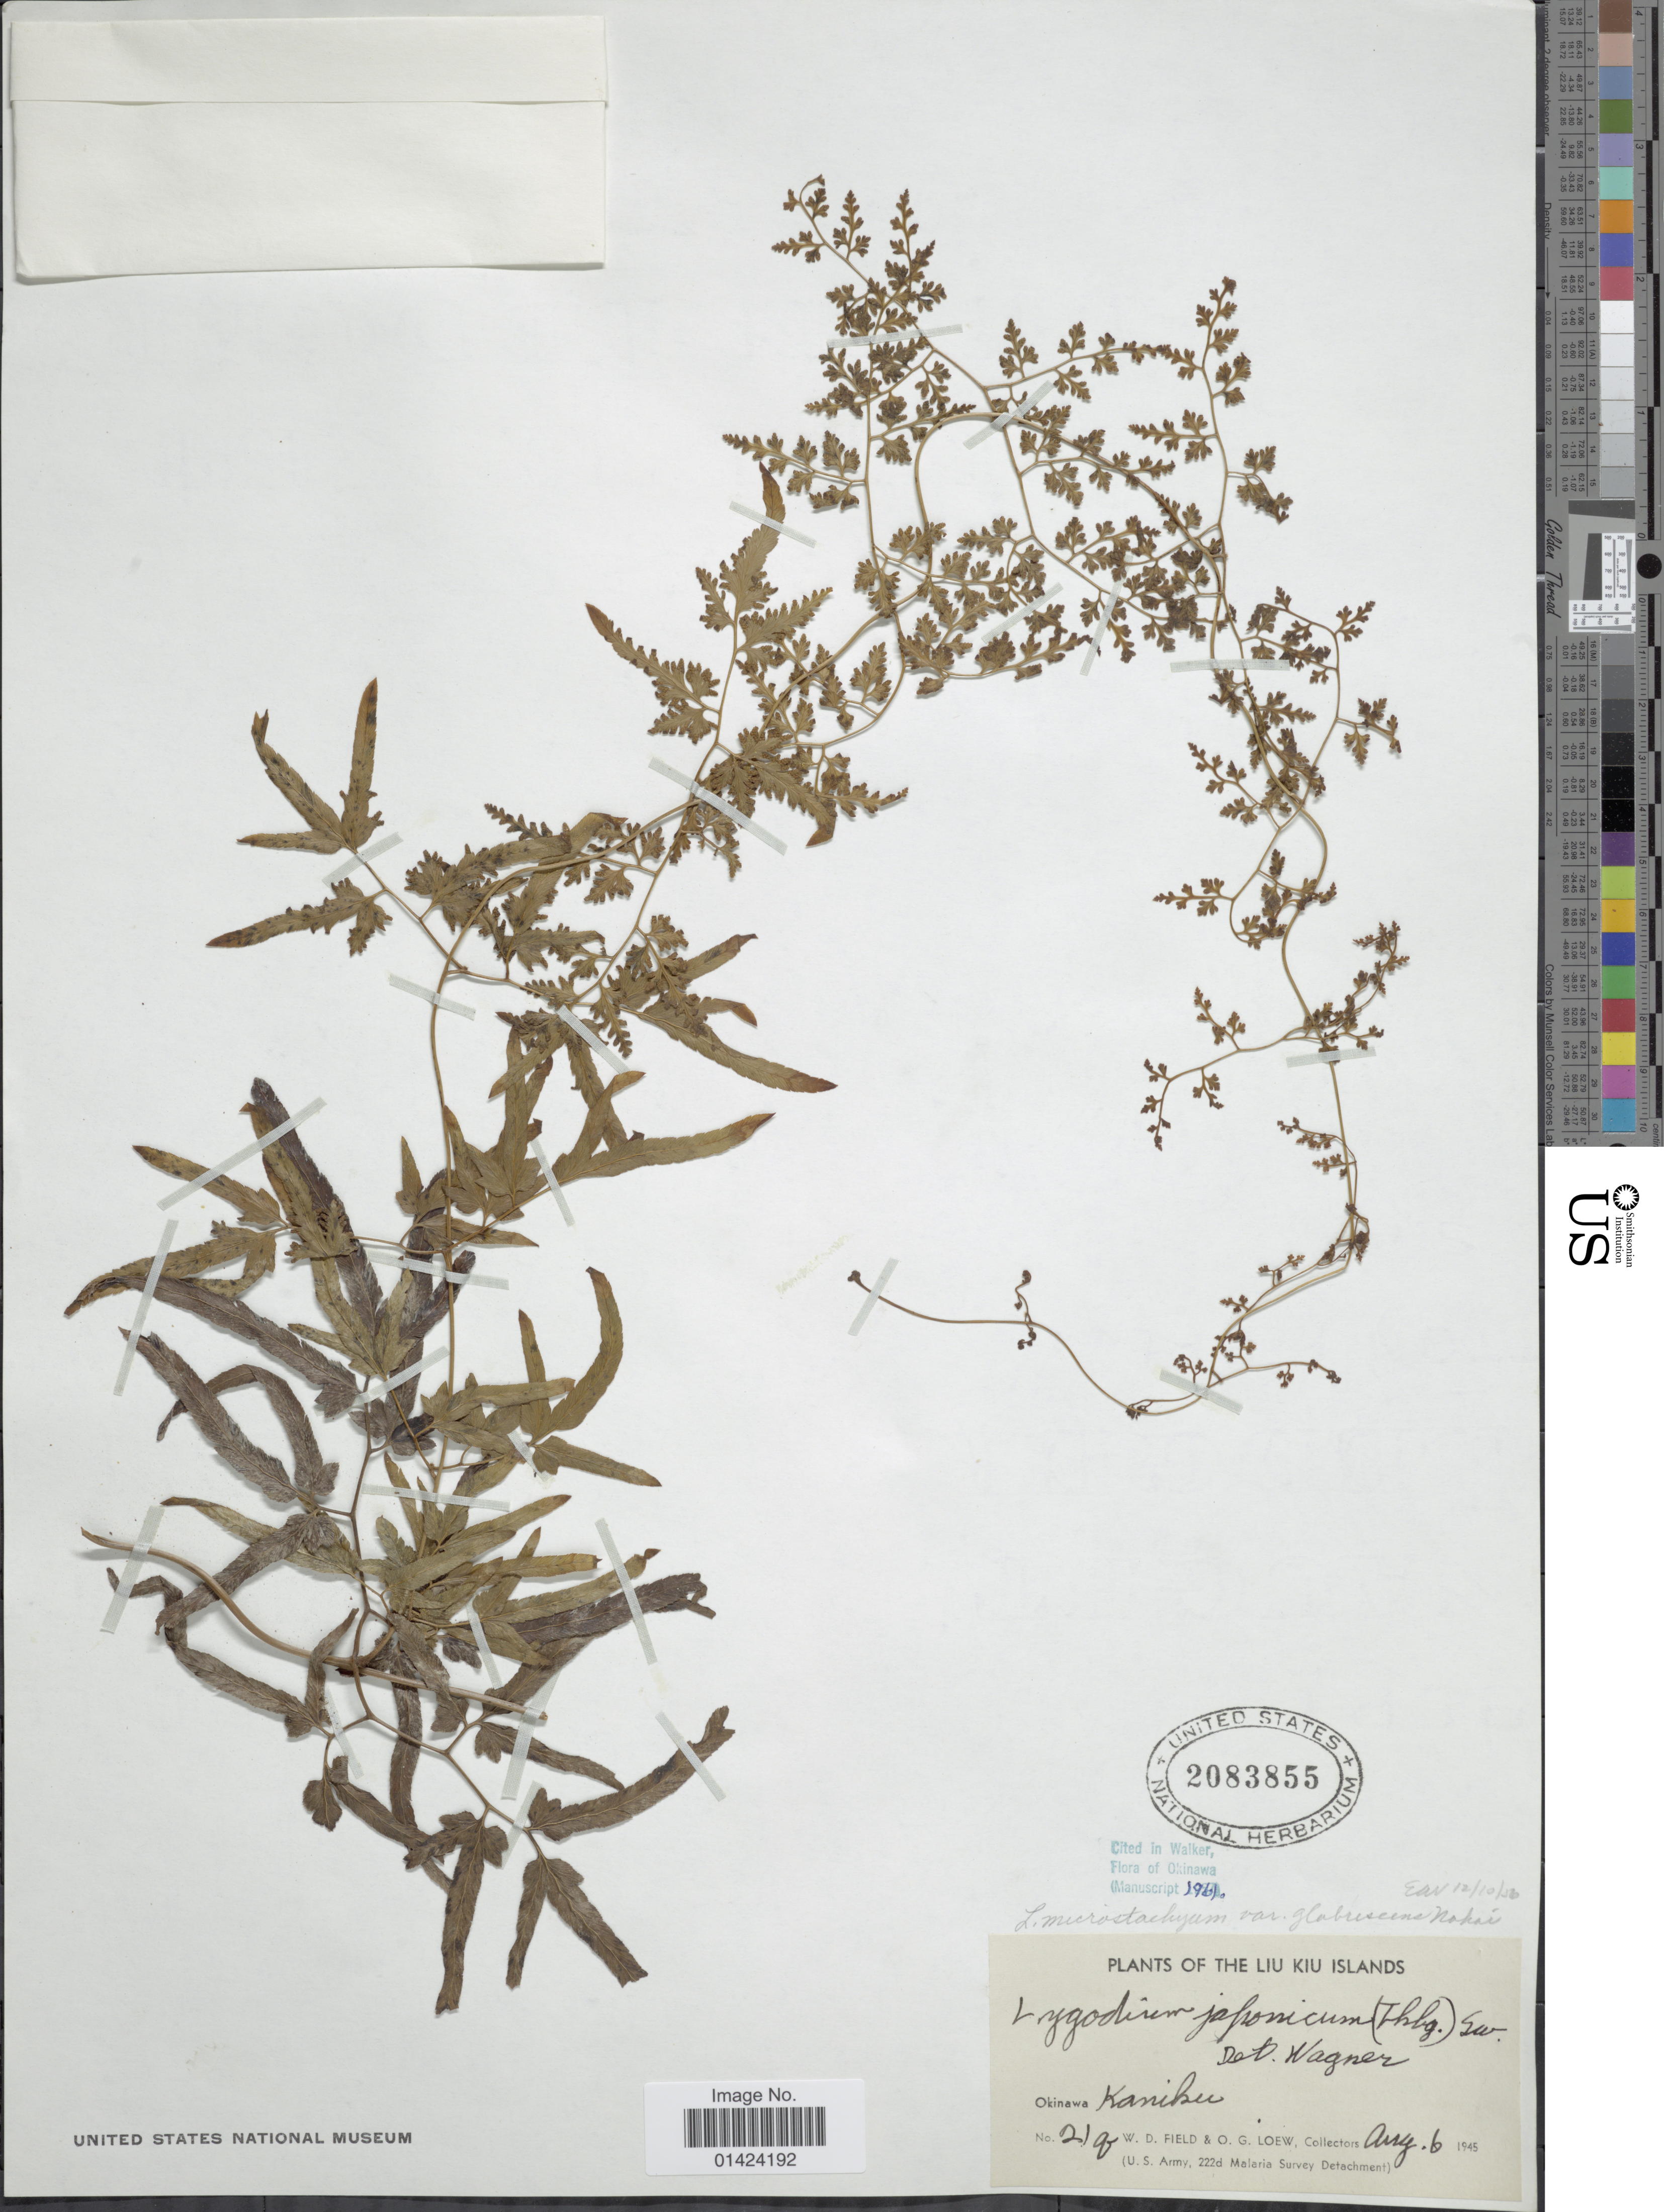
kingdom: Plantae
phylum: Tracheophyta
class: Polypodiopsida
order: Schizaeales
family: Lygodiaceae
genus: Lygodium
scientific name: Lygodium japonicum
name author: (Thunb.) Sw.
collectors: W. D. Field & O. G. Loew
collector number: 219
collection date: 1945-08-06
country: Japan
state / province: Okinawa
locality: Liu Kiu Islands. Kaniku.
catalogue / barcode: US 2083855